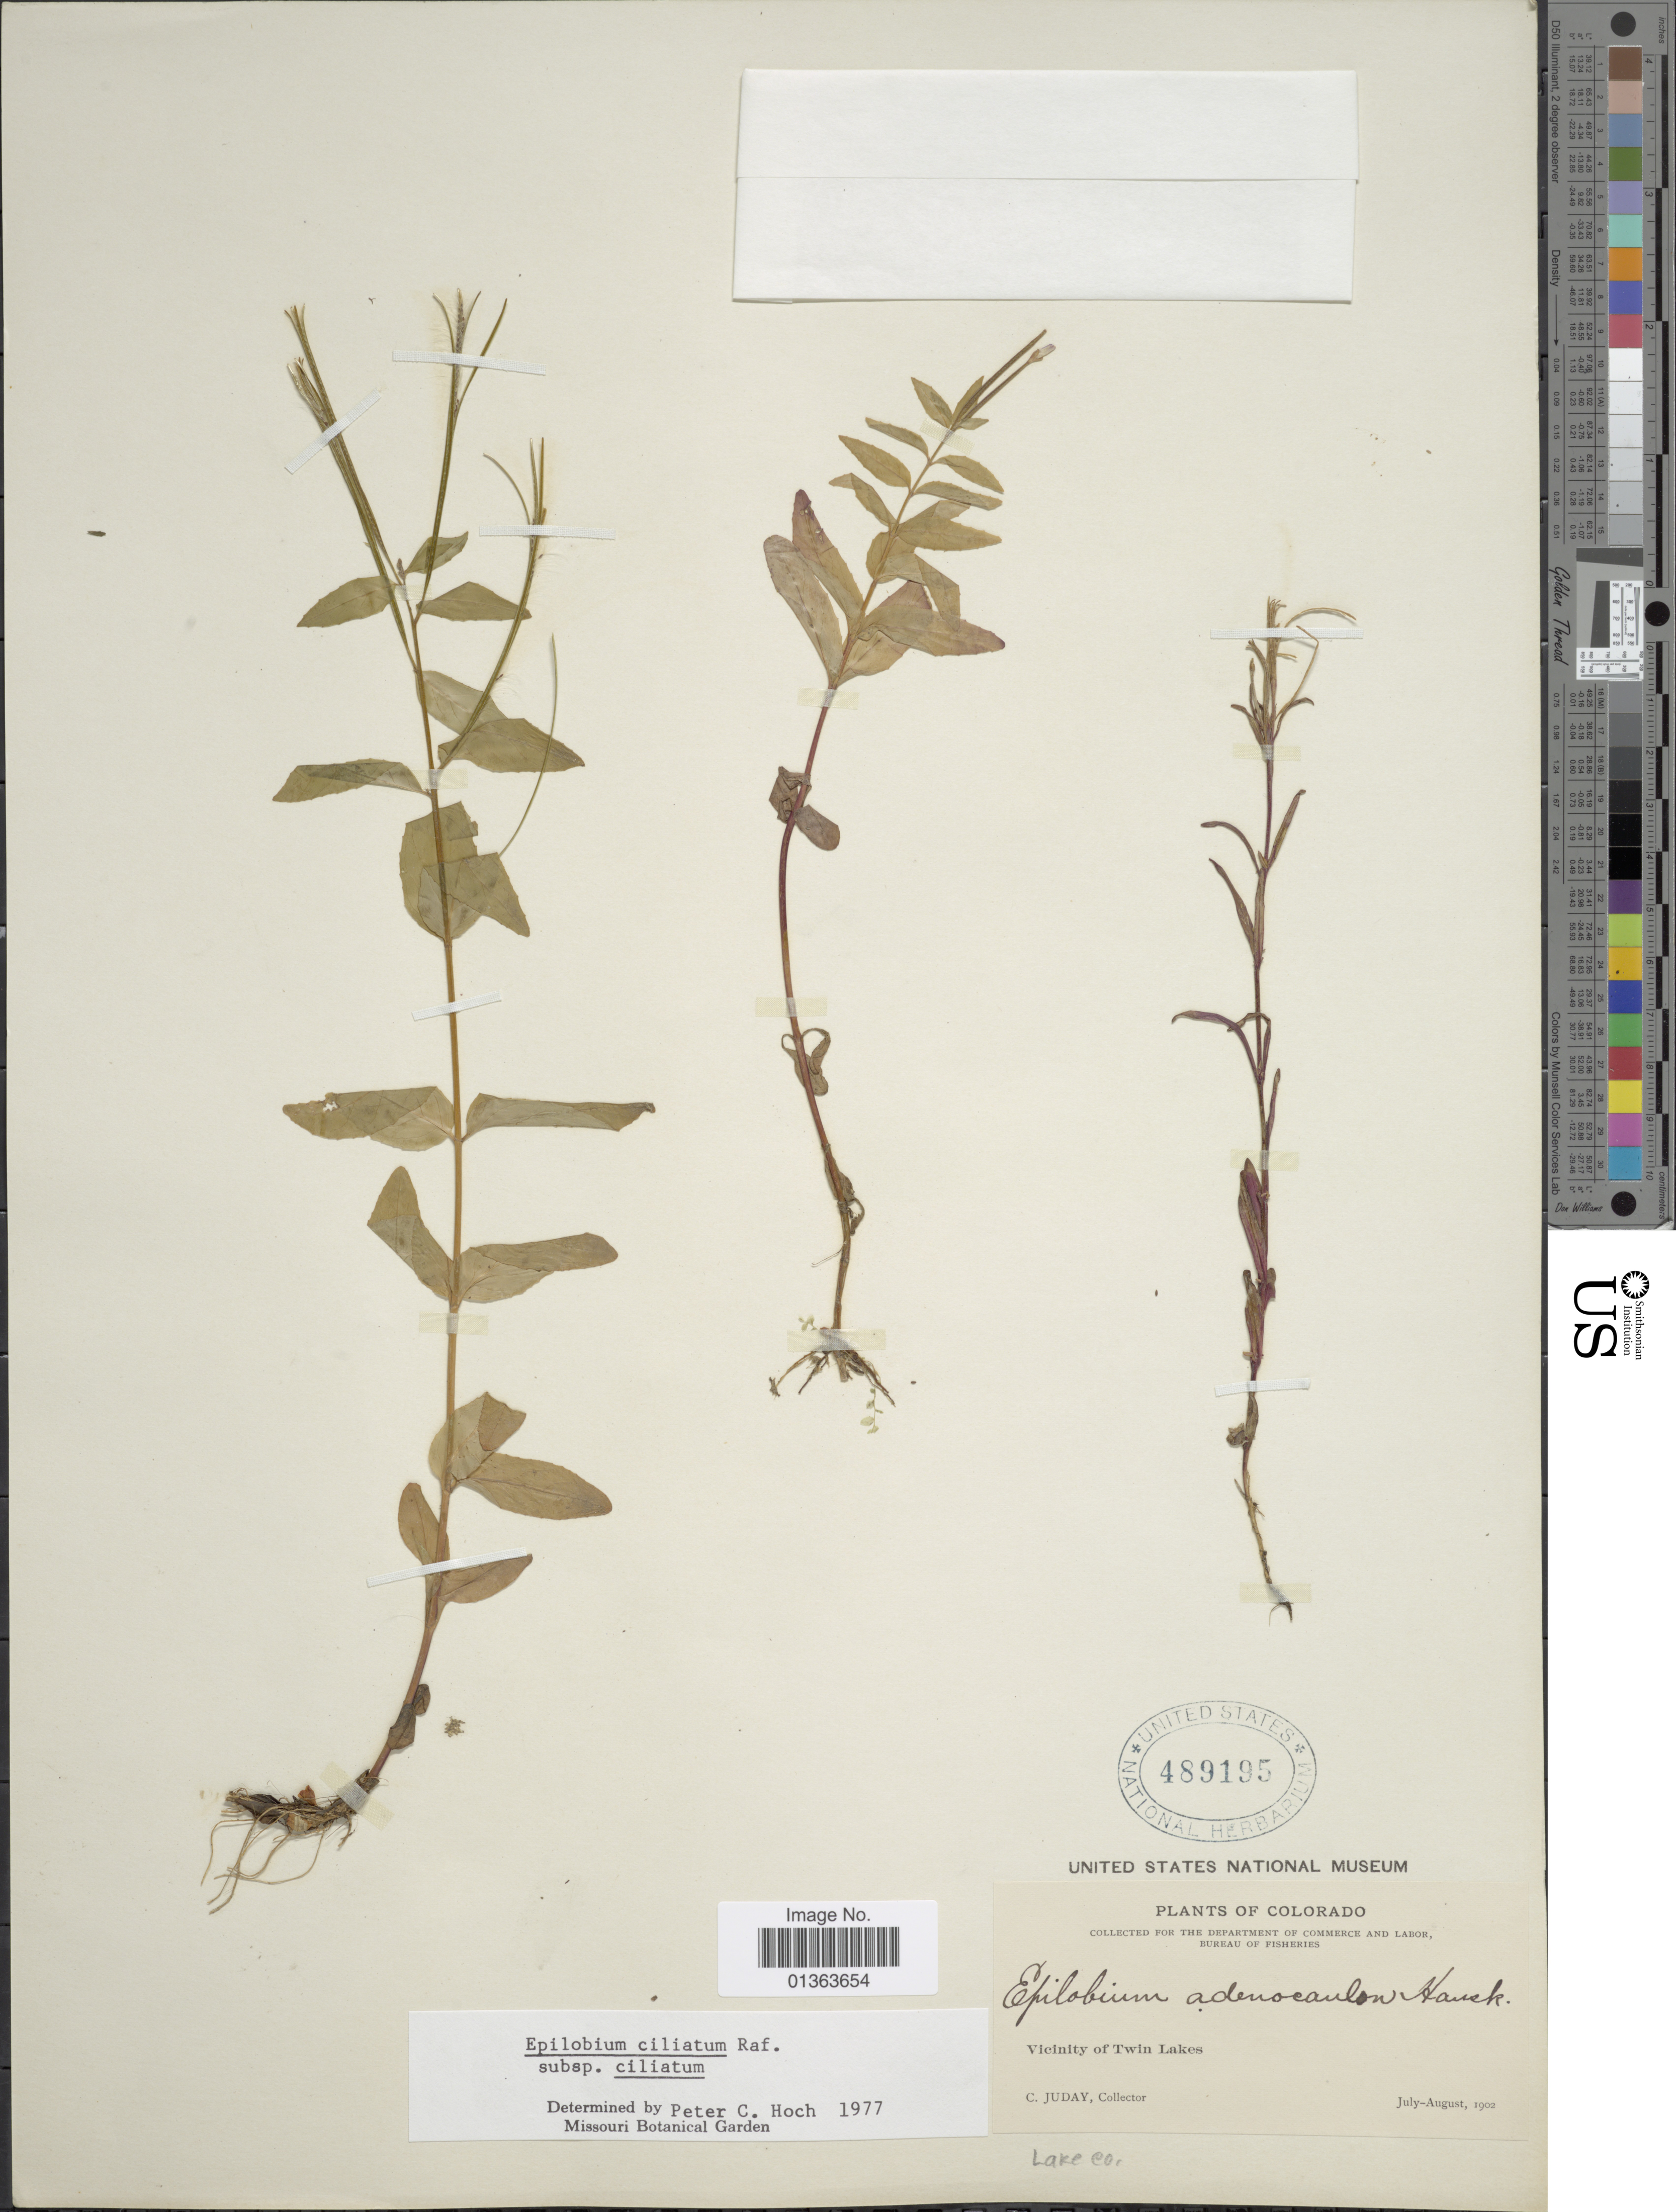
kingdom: Plantae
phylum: Tracheophyta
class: Magnoliopsida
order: Myrtales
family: Onagraceae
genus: Epilobium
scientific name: Epilobium ciliatum subsp. ciliatum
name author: Raf.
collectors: C. Juday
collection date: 1902-07/1902-08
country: United States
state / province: Colorado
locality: Vicinity of Twin Lakes.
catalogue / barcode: US 489195